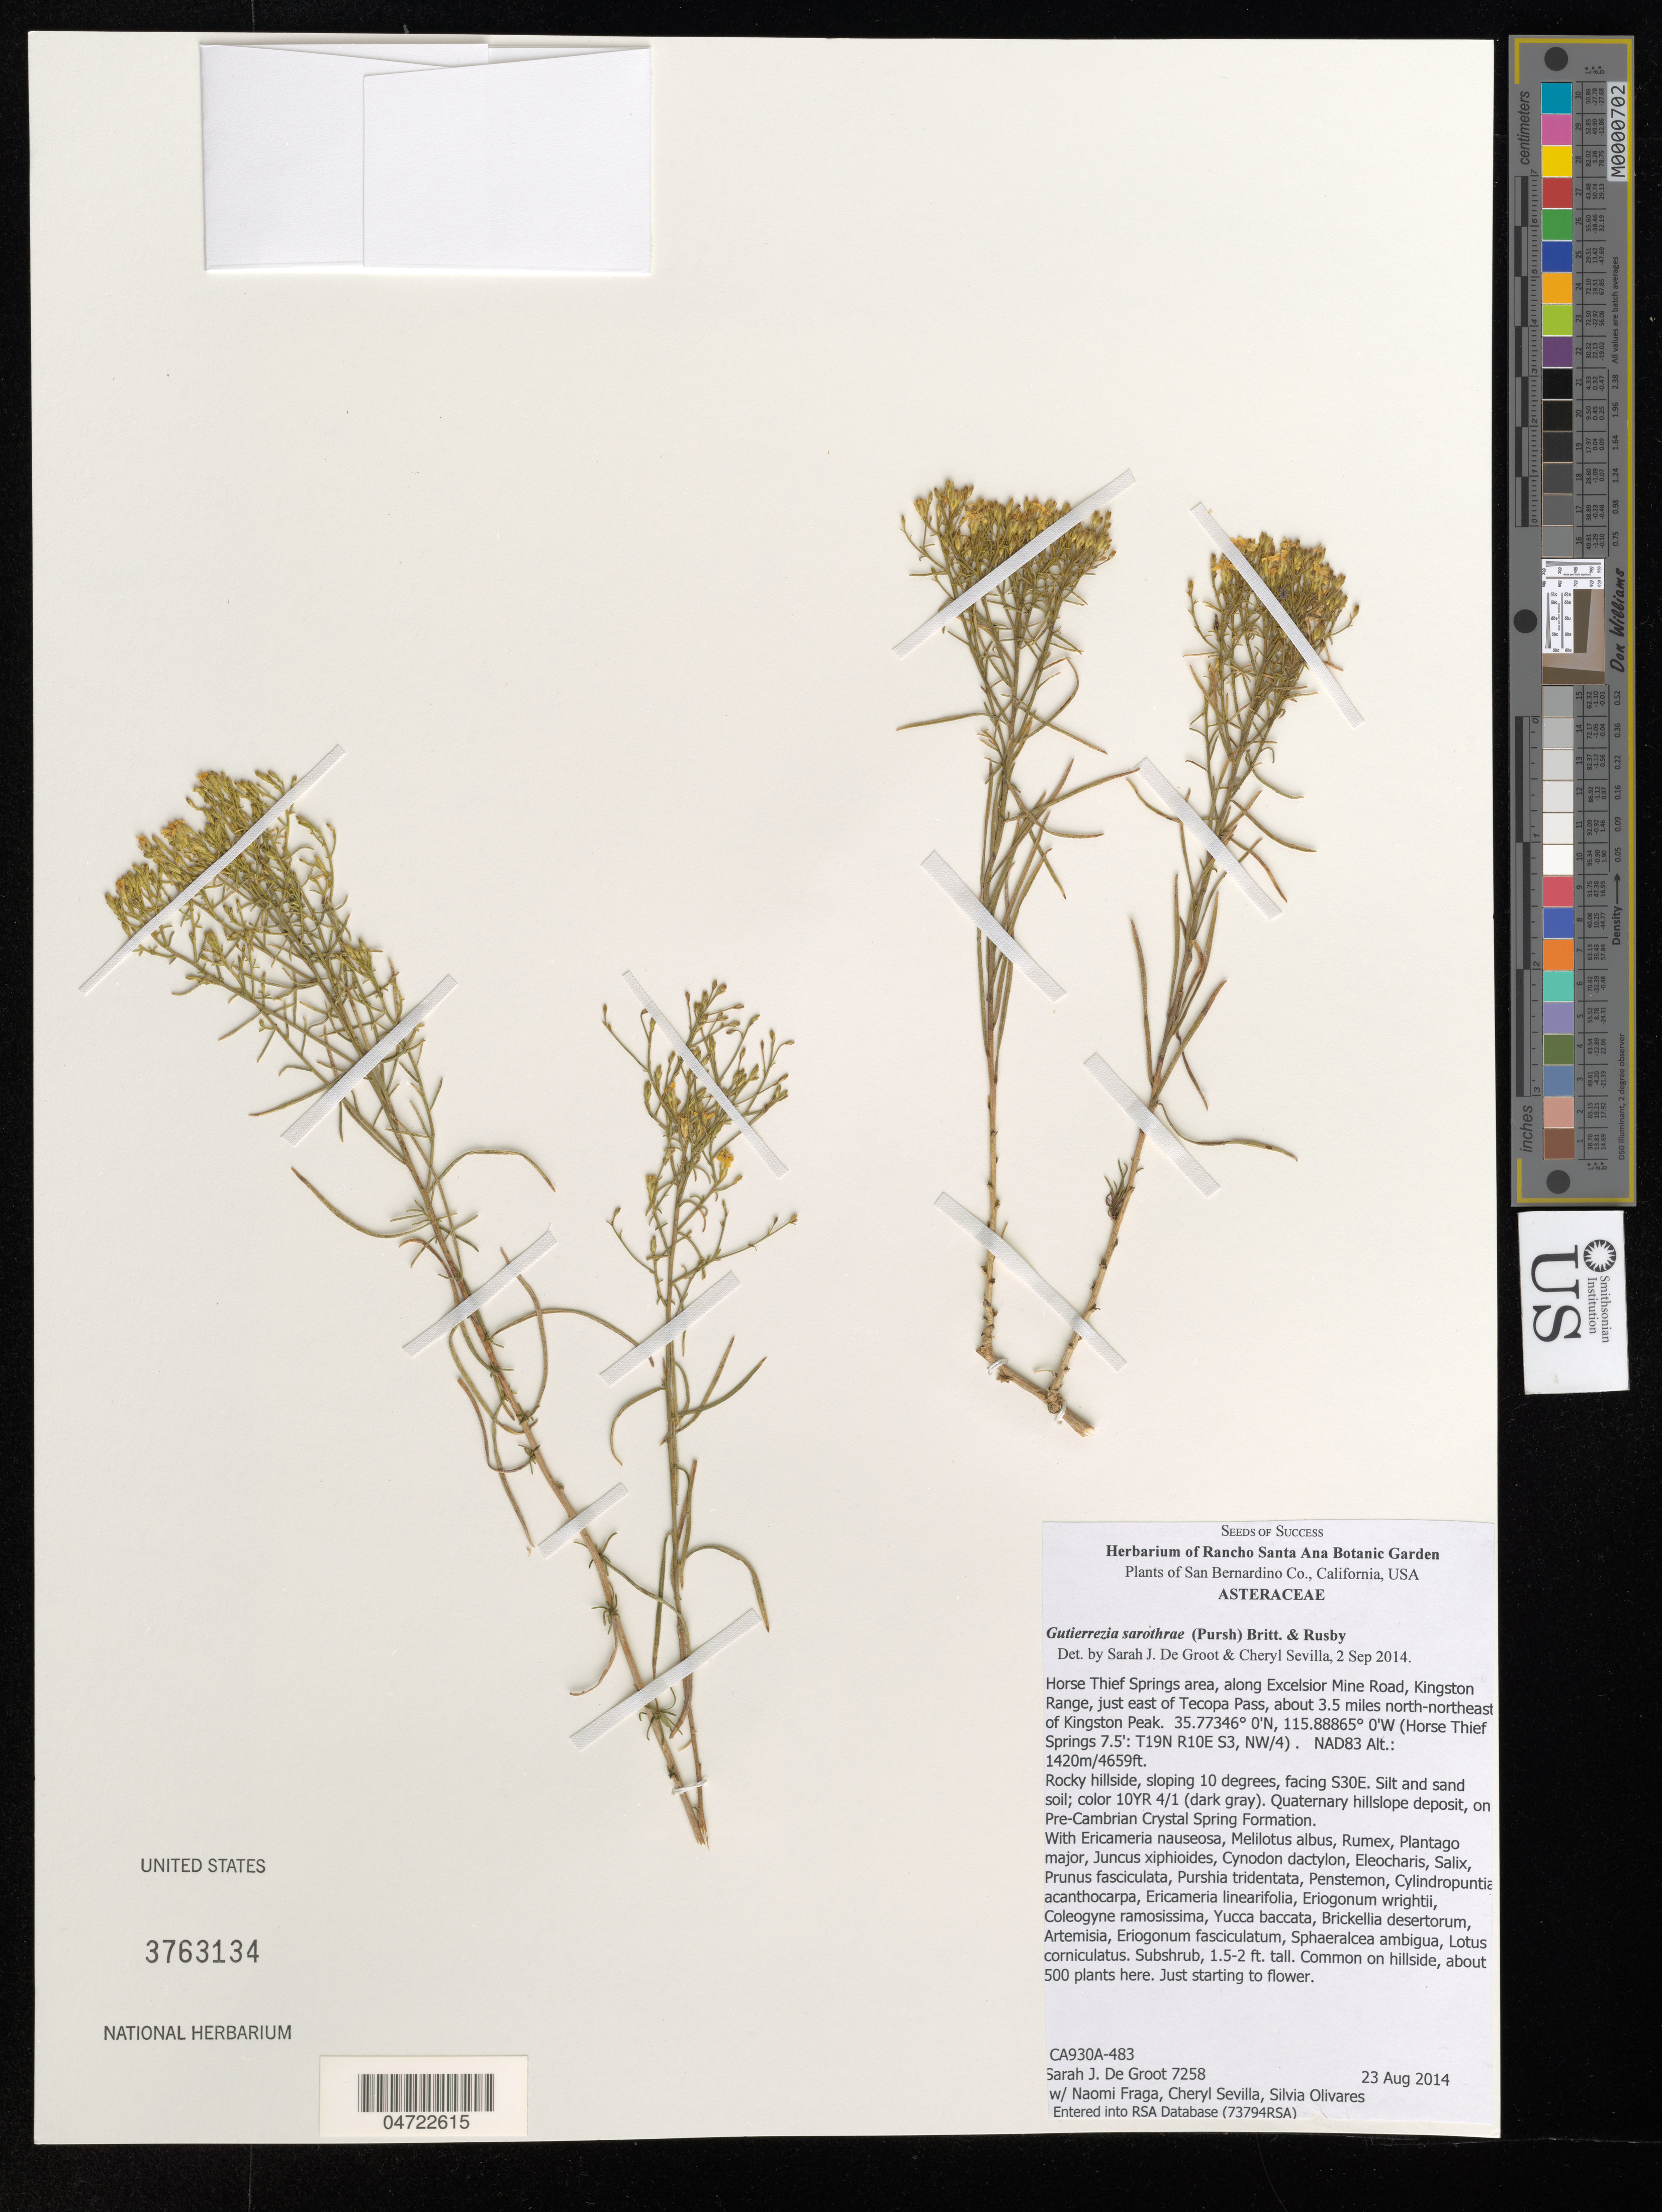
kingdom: Plantae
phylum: Tracheophyta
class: Magnoliopsida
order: Asterales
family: Asteraceae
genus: Gutierrezia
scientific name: Gutierrezia sarothrae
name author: (Pursh) Britton & Rusby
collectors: S. De Groot, N. Fraga, C. Sevilla & S. Olivares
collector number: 7258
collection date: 2014-08-23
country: United States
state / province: California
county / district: San Bernardino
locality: San Bernardino Co. Horse Thief Springs area, along Excelsior Mine Road, Kingston Range, just east of Tecopa Pass, about 3.5 miles north-northeast of Kingston Peak. (Horse Thief Springs 7.5': T19N R10E S3, NW/4).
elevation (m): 1420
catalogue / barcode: US 3763134